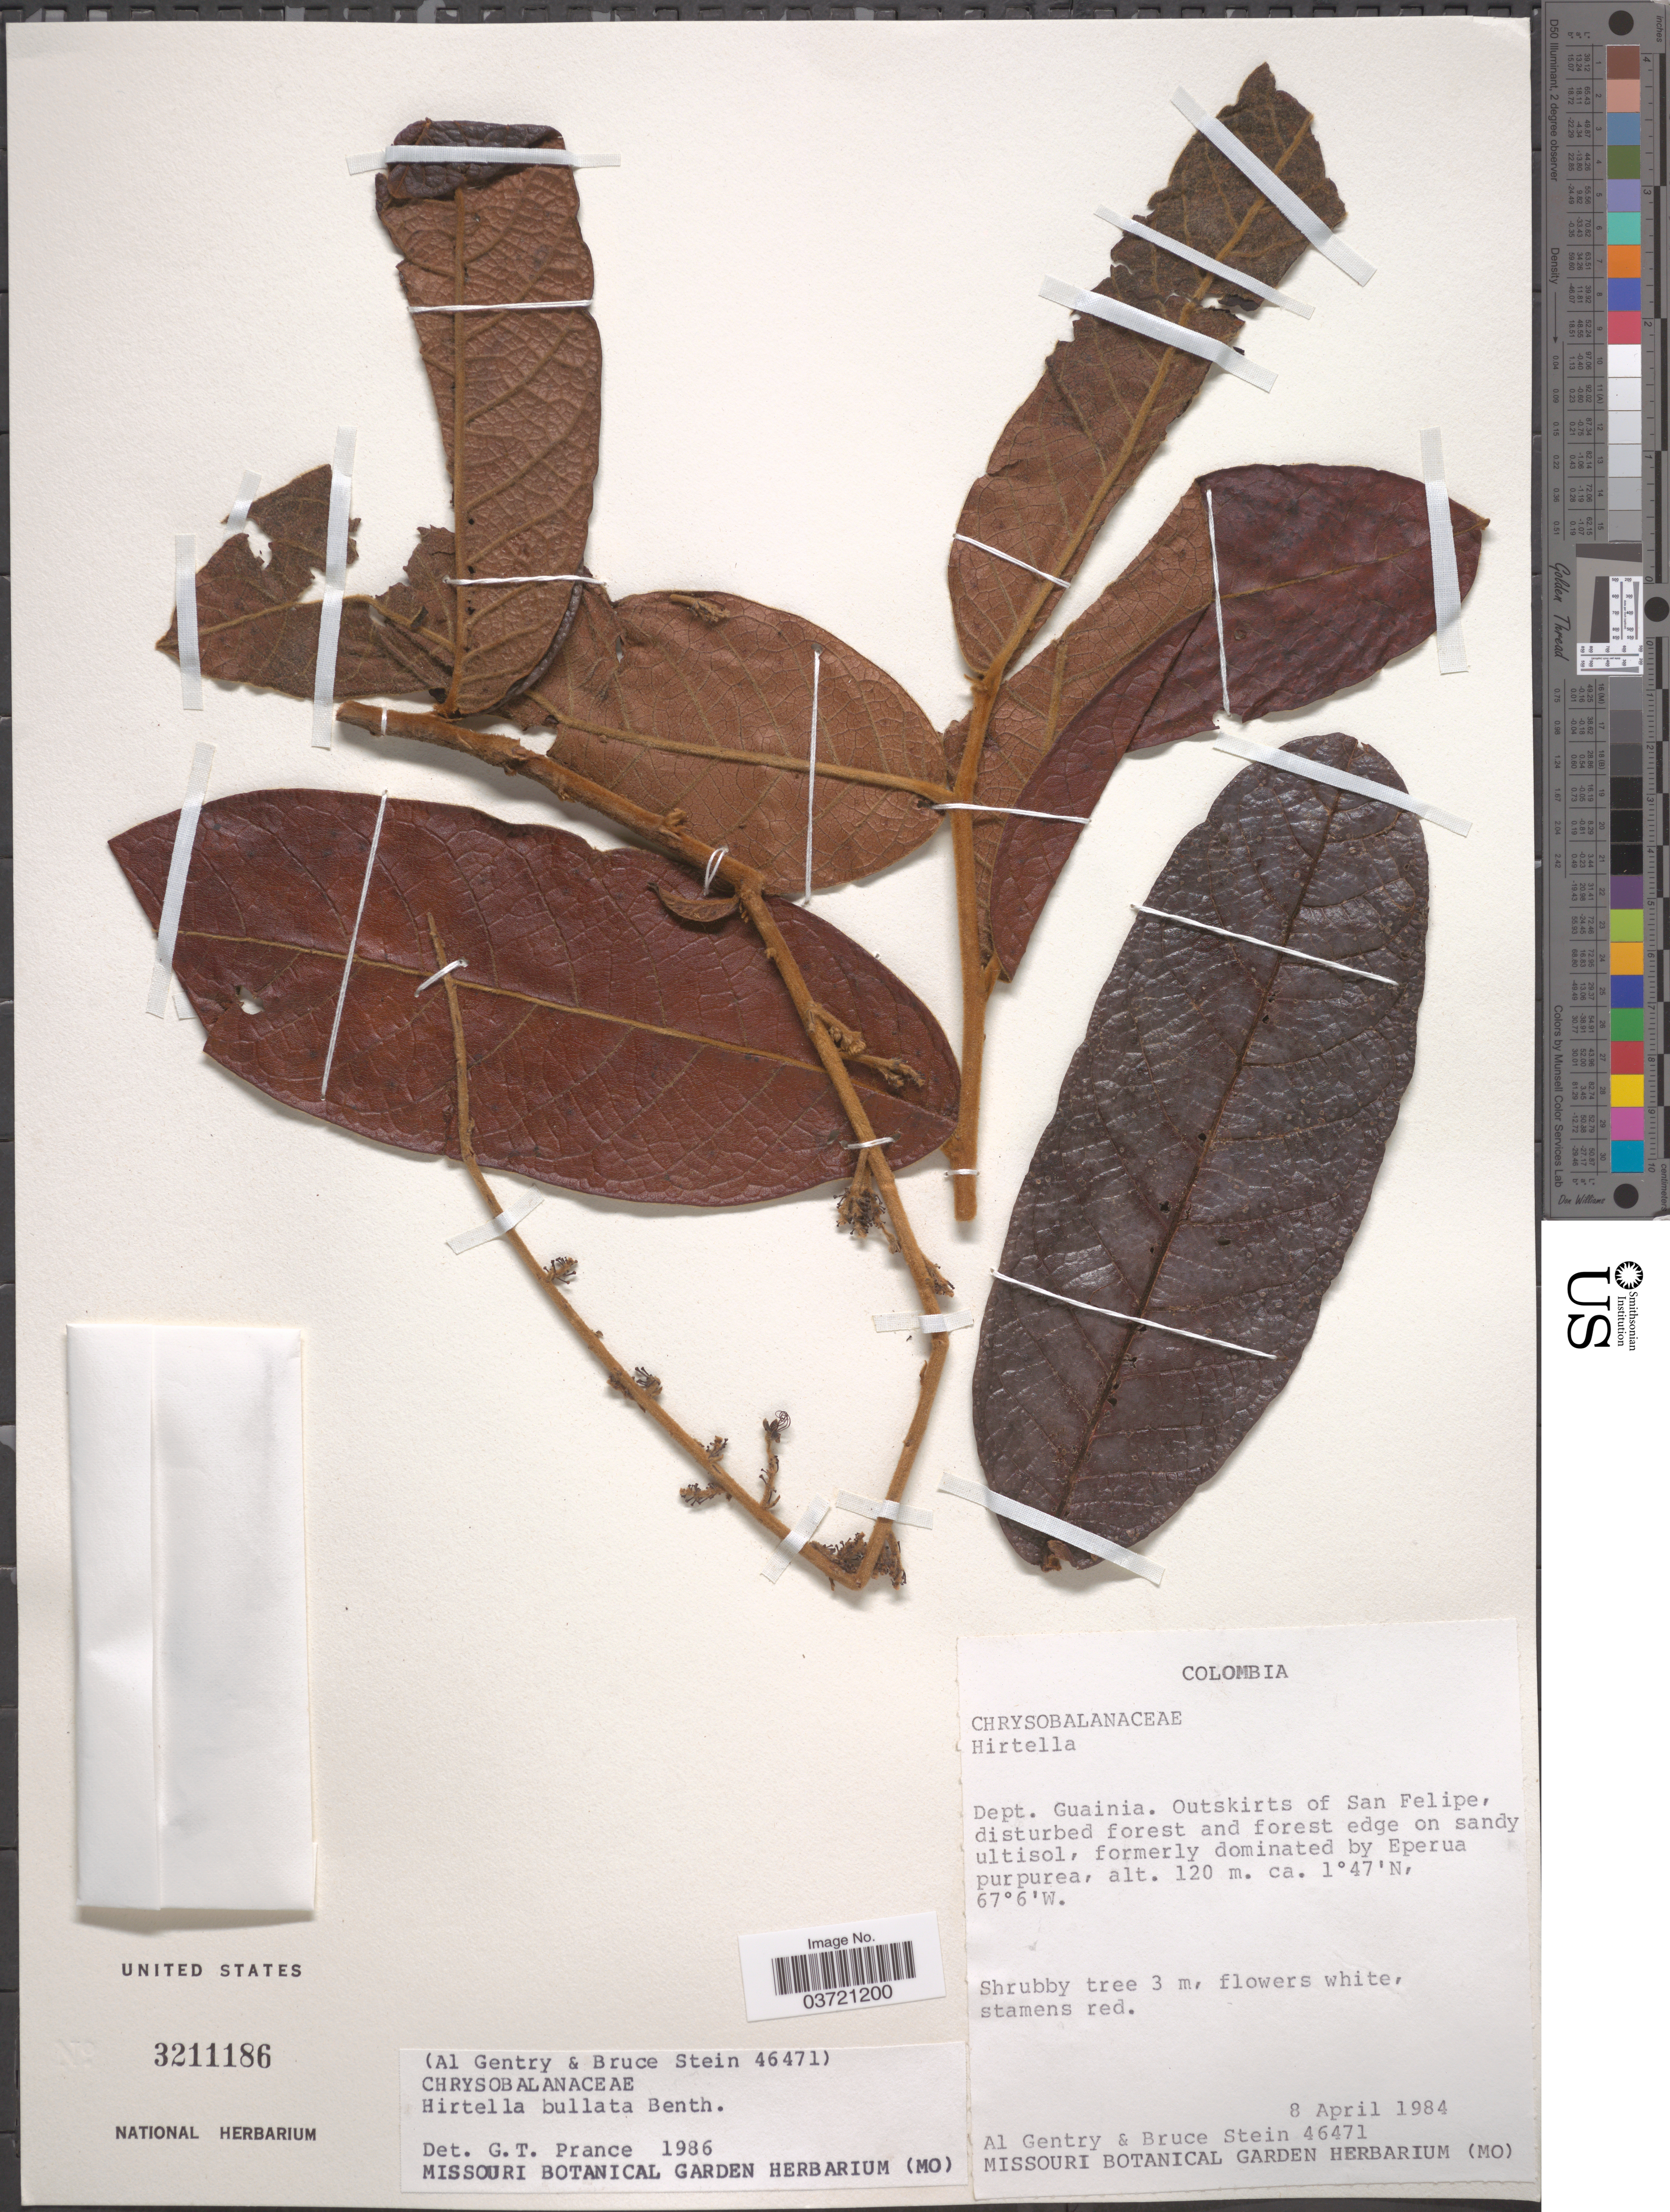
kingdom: Plantae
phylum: Tracheophyta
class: Magnoliopsida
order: Malpighiales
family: Chrysobalanaceae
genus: Hirtella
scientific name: Hirtella bullata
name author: Benth.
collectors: A. H. Gentry & B. A. Stein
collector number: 46471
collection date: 1984-04-08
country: Colombia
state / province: Guainía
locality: Dept. Guainia. Outskirts of San Felipe.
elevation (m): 120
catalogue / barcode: US 3211186